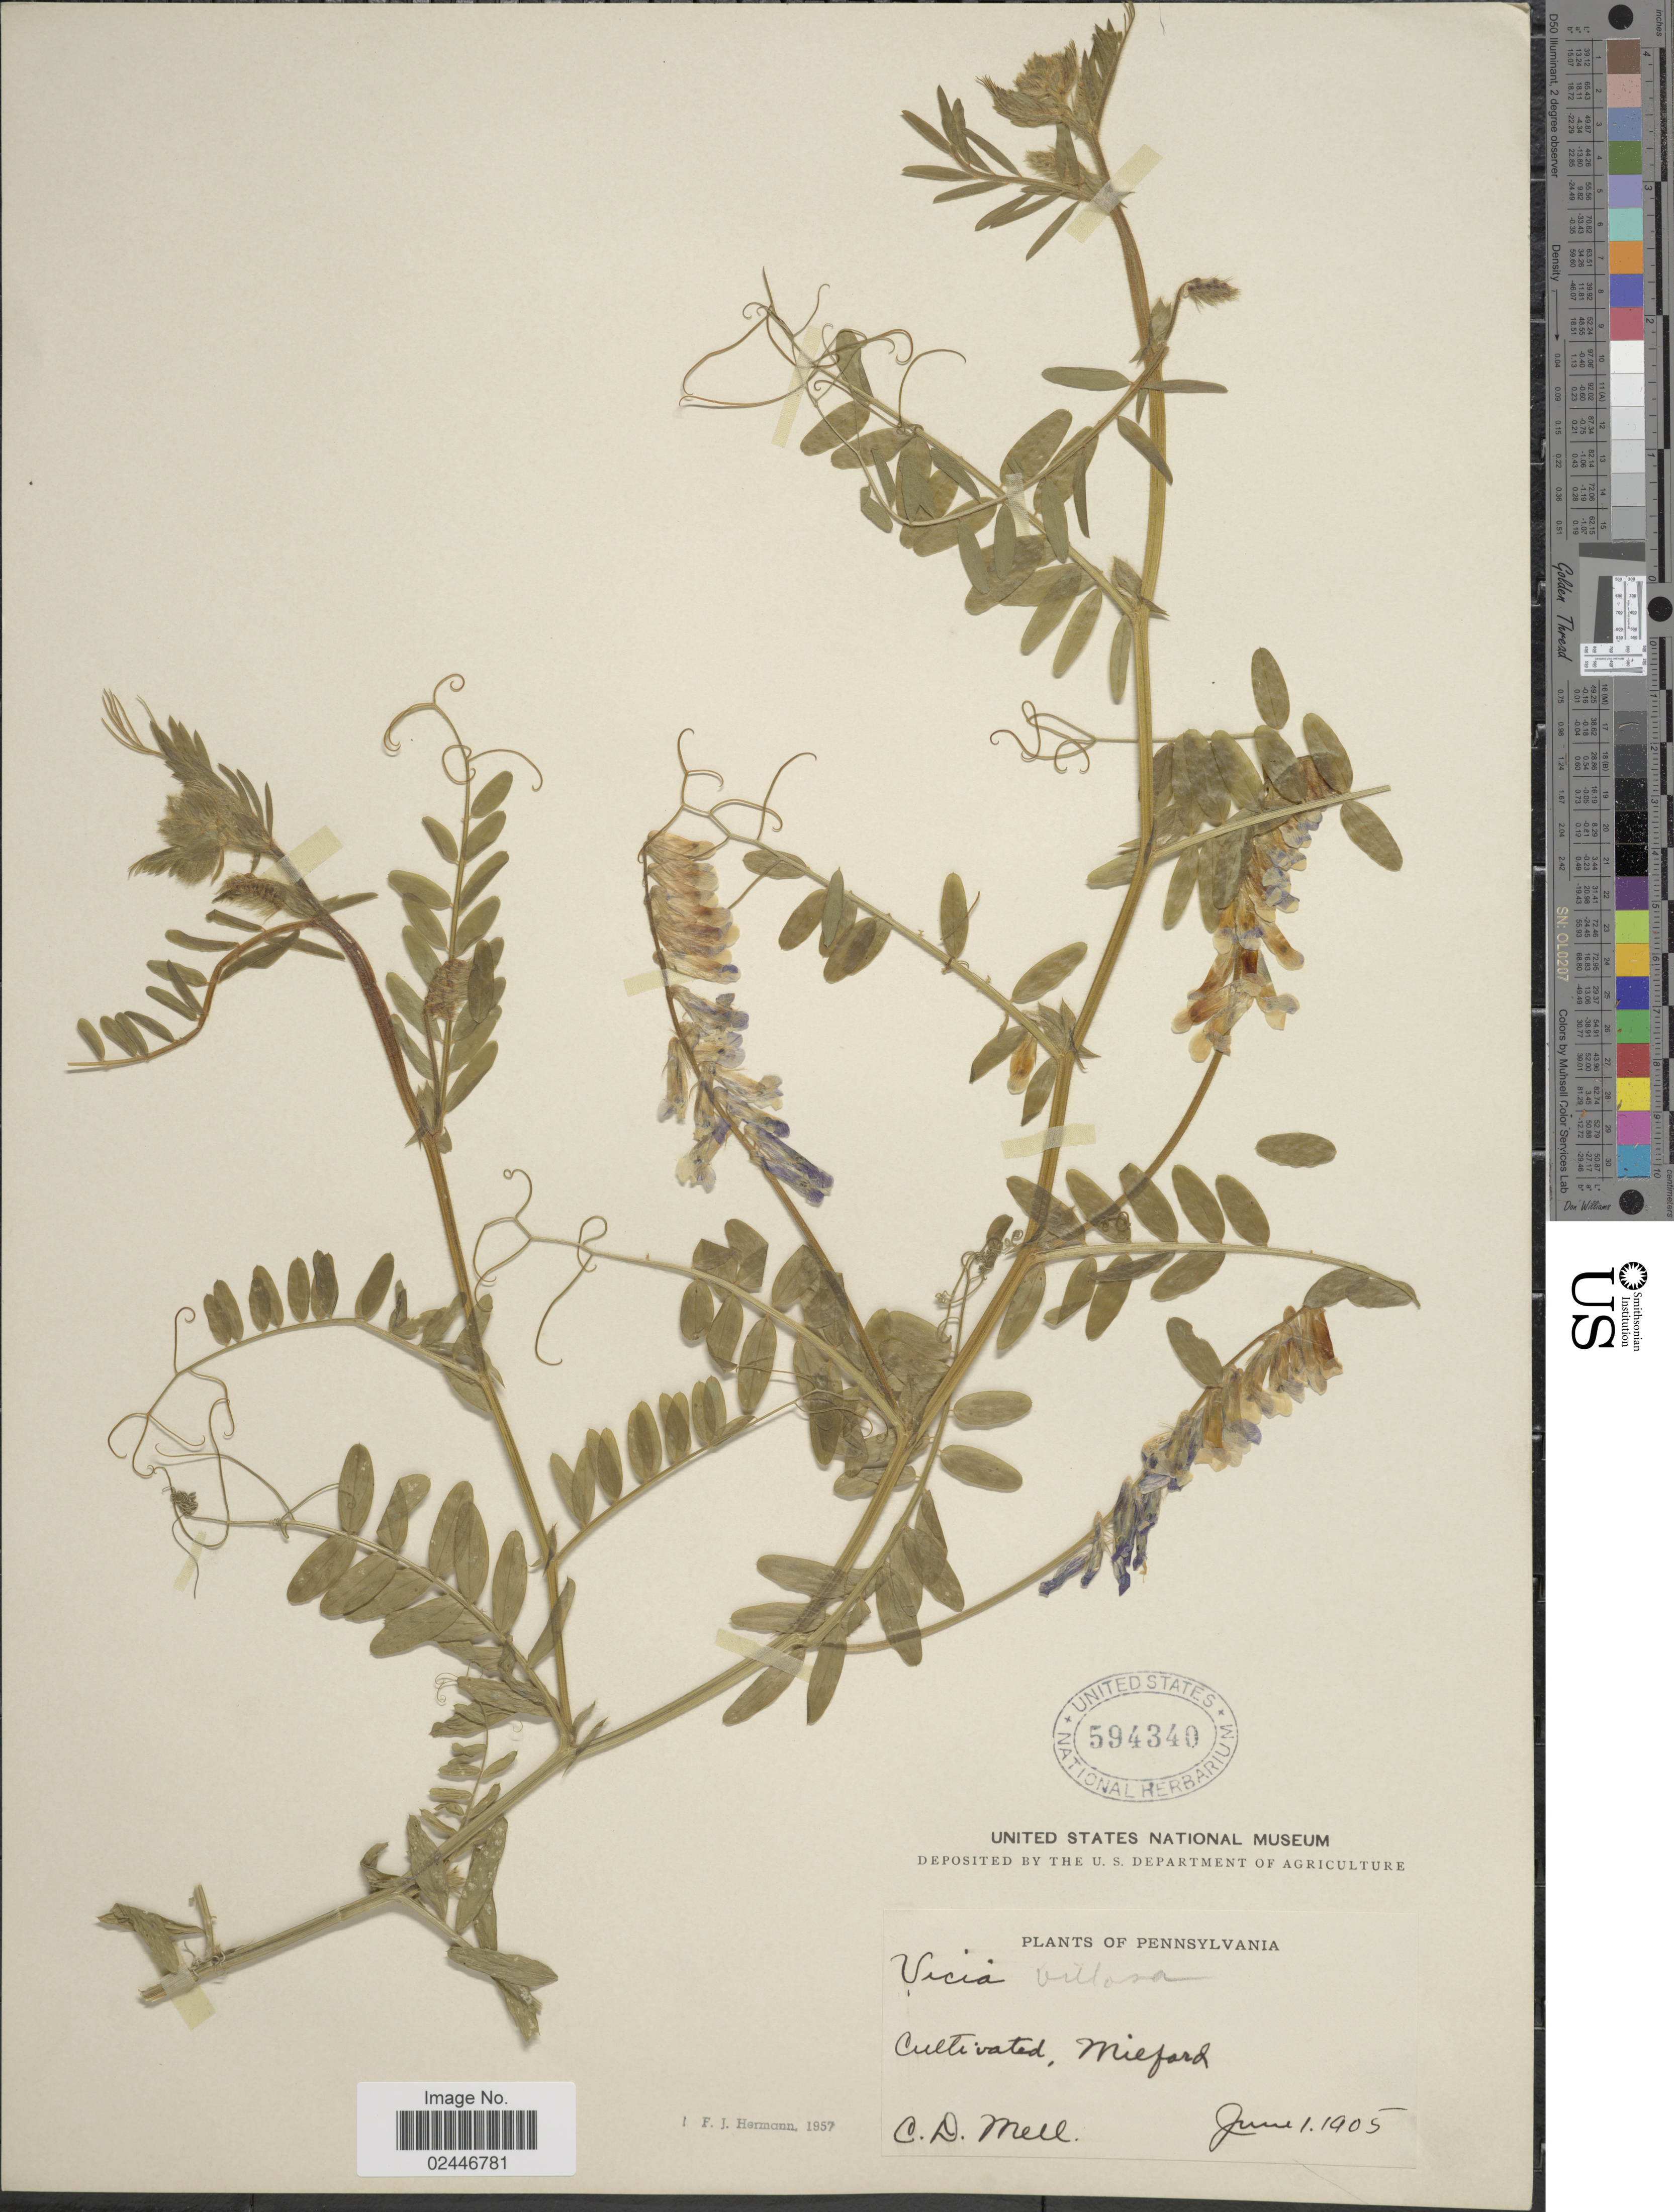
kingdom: Plantae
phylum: Tracheophyta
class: Magnoliopsida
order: Fabales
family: Fabaceae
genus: Vicia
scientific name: Vicia villosa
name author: Roth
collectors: C. D. Mell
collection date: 1905-06-01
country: United States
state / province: Pennsylvania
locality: Cultivated, Milford.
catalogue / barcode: US 594340